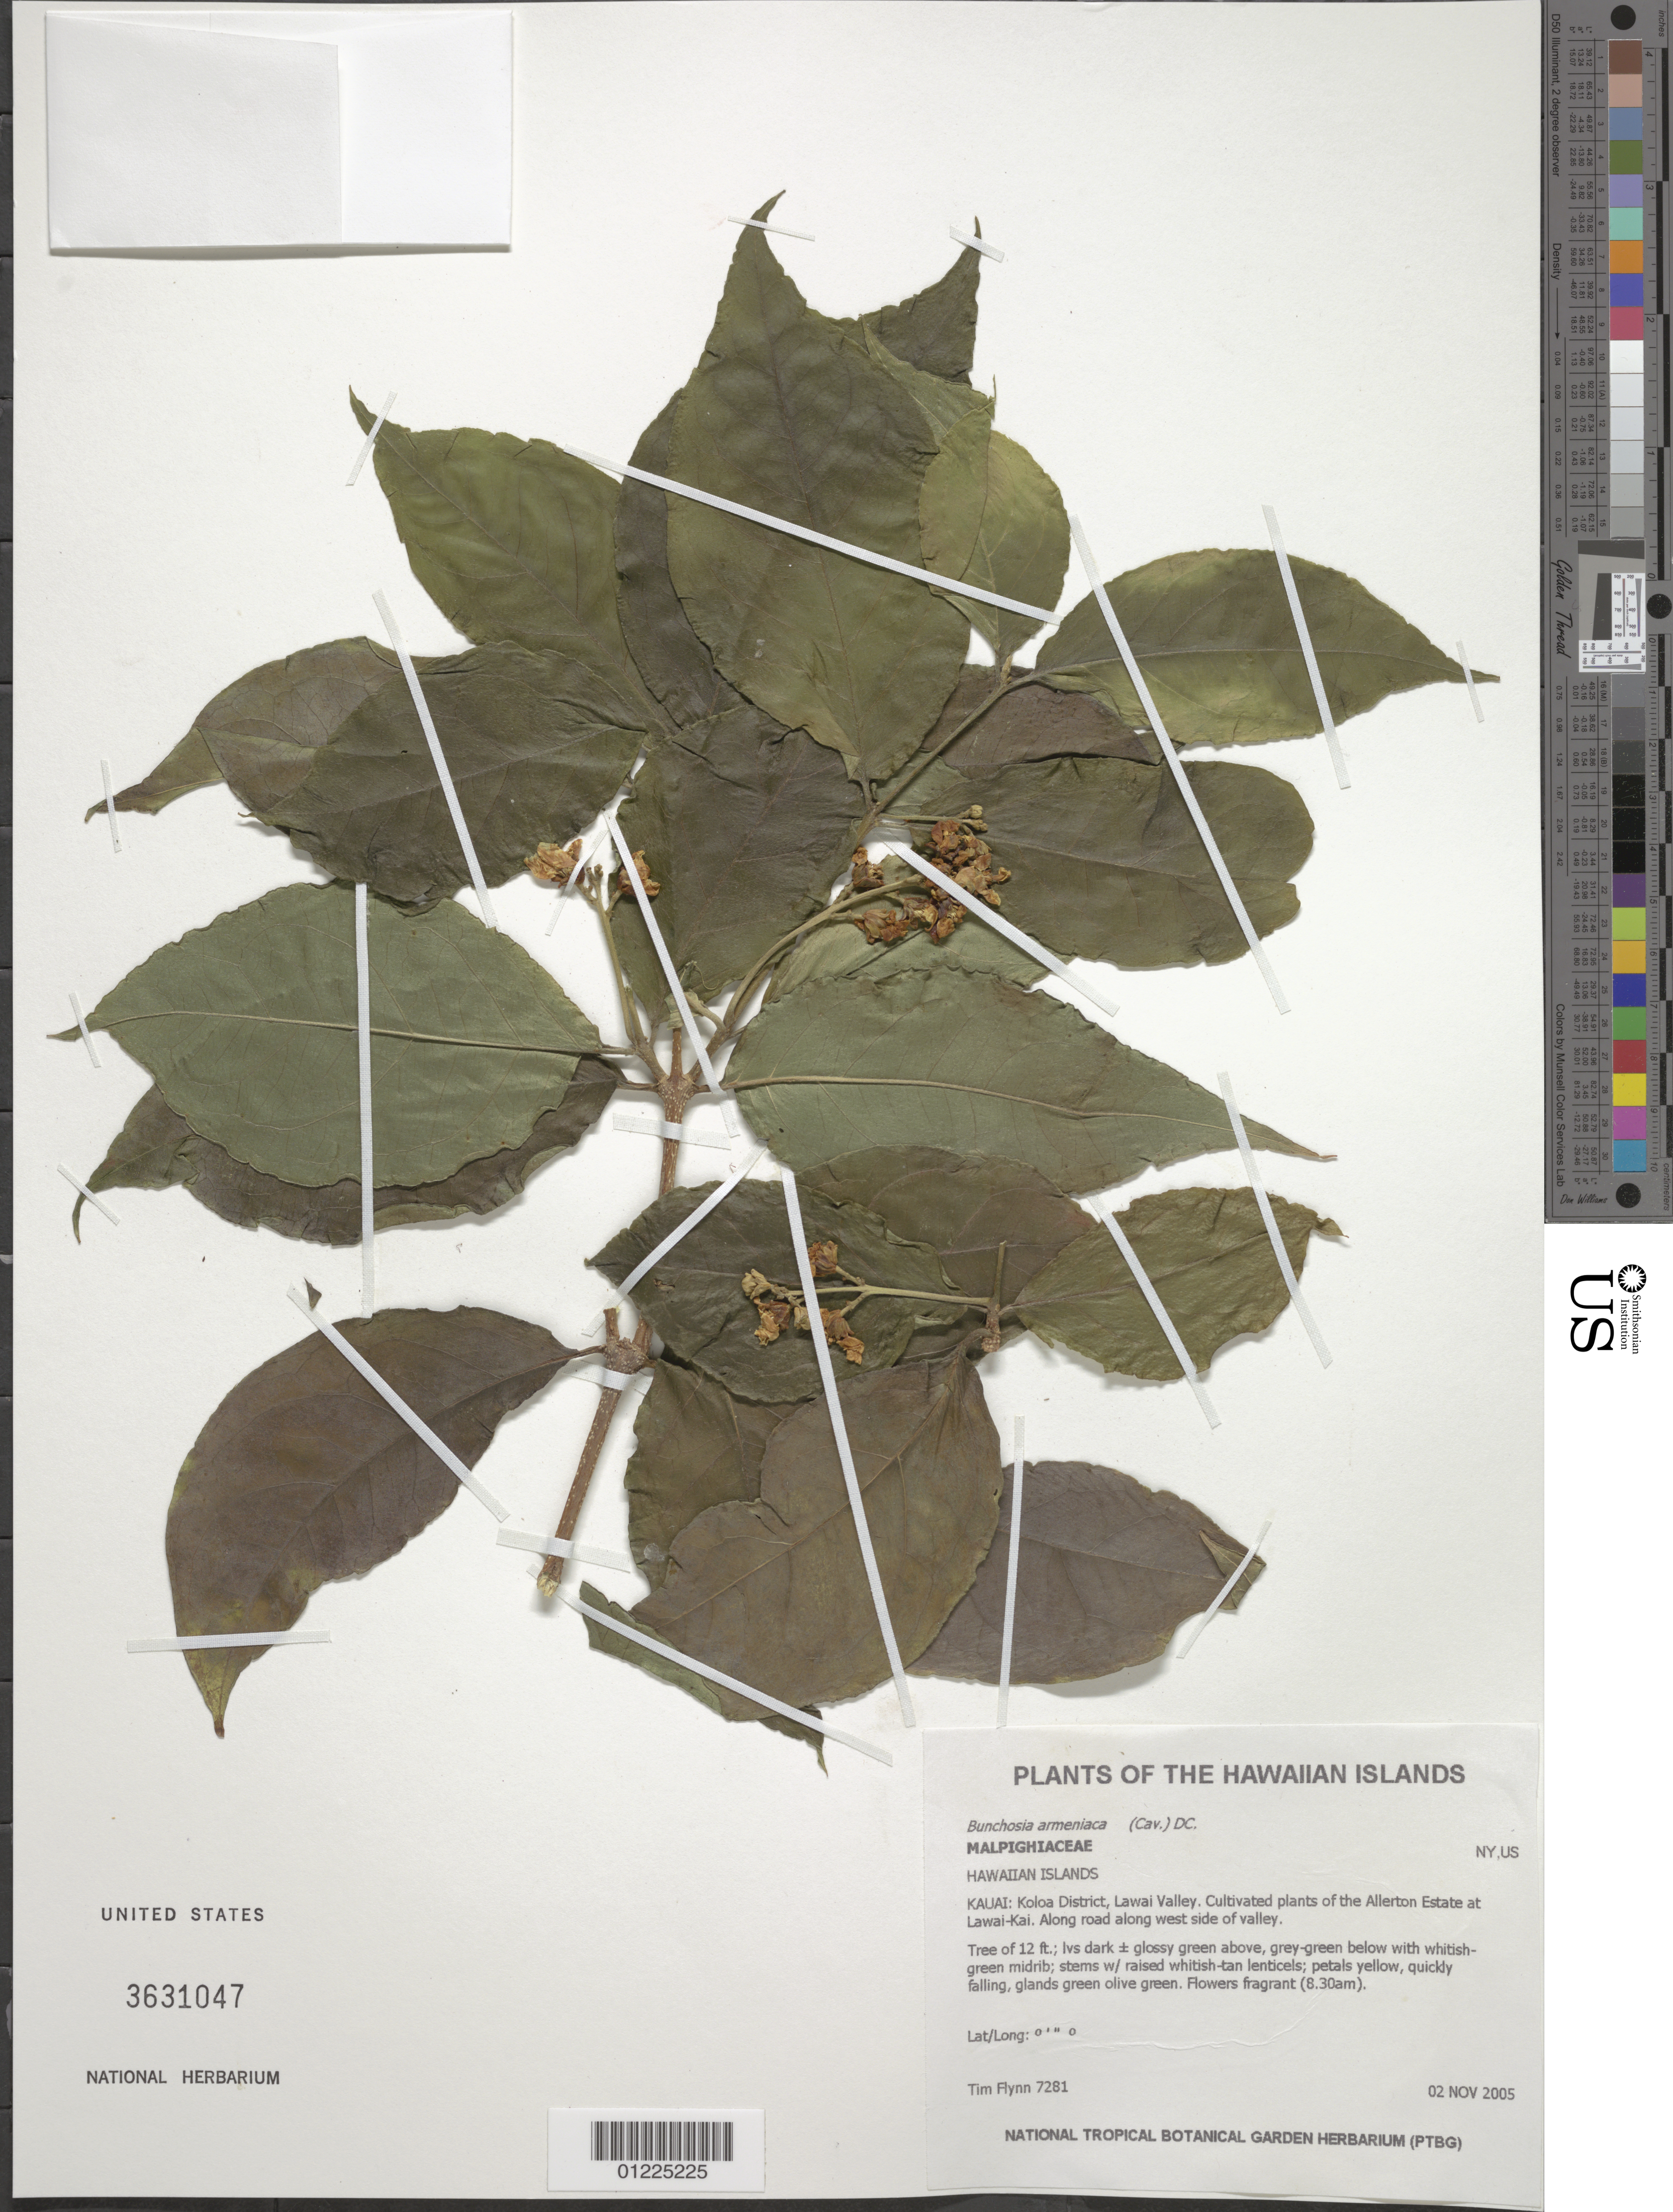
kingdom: Plantae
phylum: Tracheophyta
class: Magnoliopsida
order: Malpighiales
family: Malpighiaceae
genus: Bunchosia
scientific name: Bunchosia armeniaca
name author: (Cav.) DC.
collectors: T. Flynn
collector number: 7281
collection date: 2005-11-02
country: United States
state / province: Hawaii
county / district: Kaui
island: Kaua'i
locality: Koloa District, Lawai Valley. Cultivated plants of the Allerton Estate at Kawai-Kai.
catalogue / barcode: US 3631047